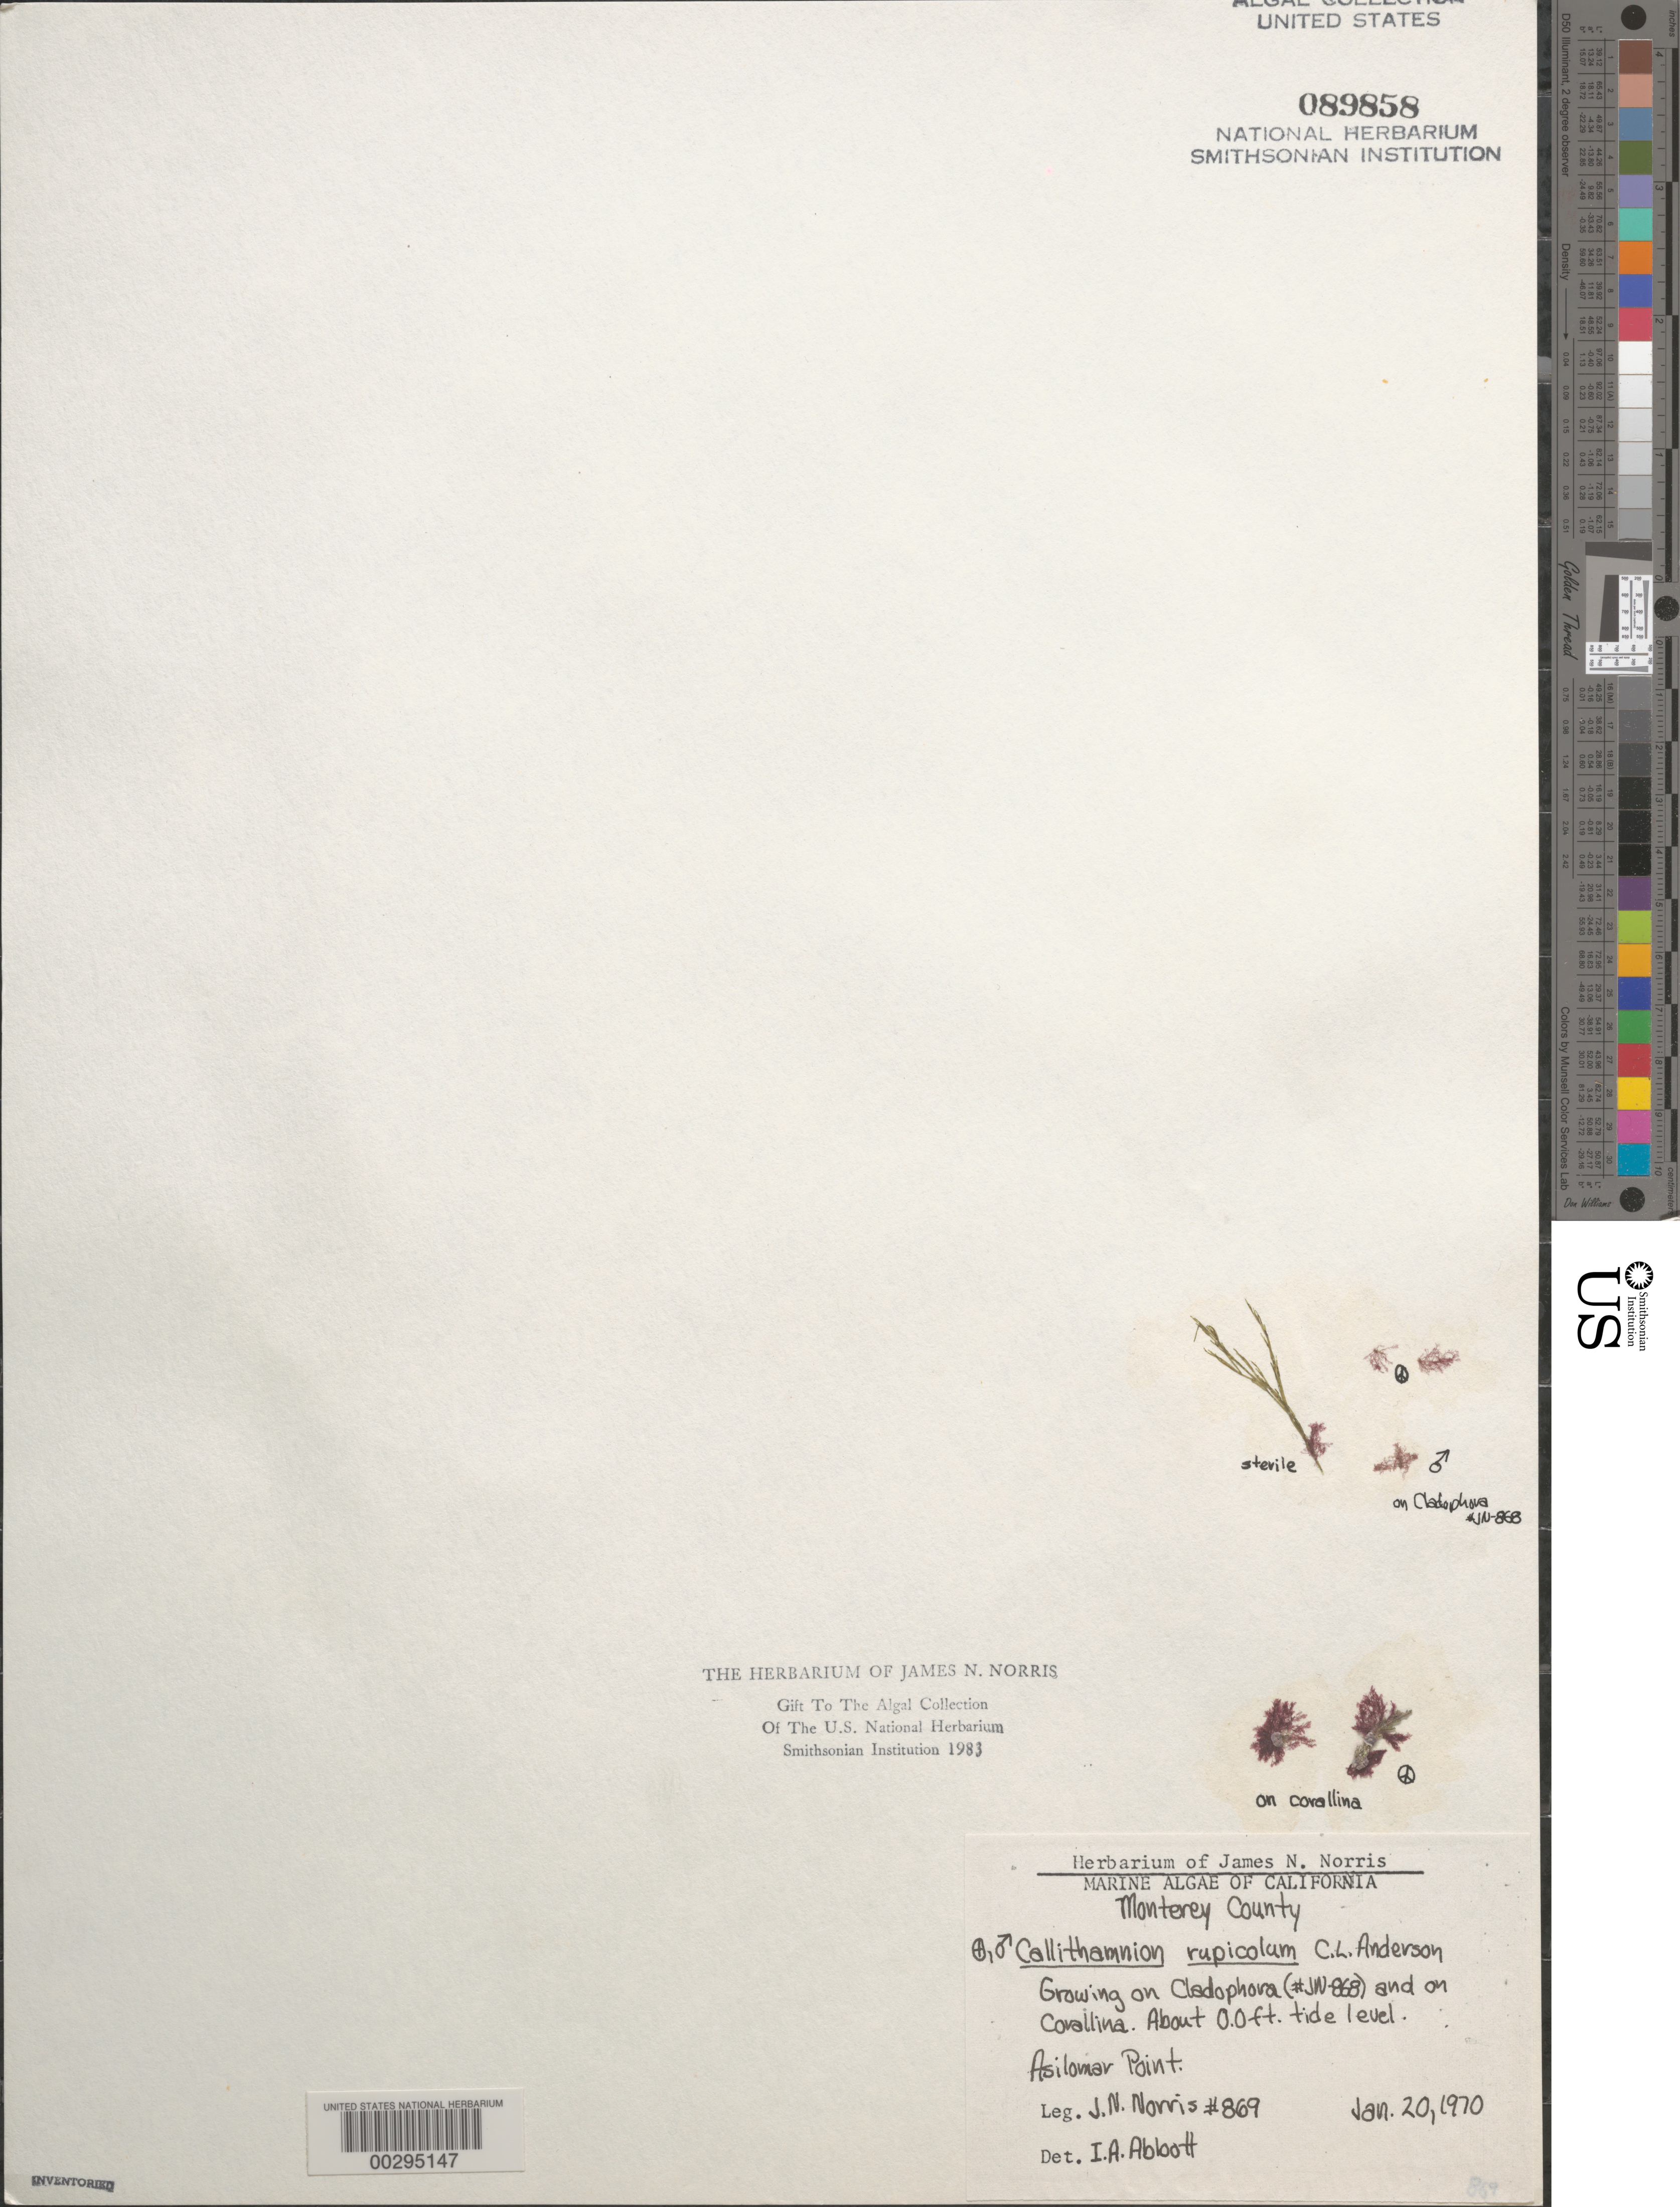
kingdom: Plantae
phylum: Rhodophyta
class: Florideophyceae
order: Ceramiales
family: Callithamniaceae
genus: Callithamnion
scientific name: Callithamnion rupicolum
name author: (C.L. Anderson) C.L. Anderson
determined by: Abbott, Isabella A.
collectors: J. N. Norris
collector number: JN-869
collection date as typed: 20 Jan 1970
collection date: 1970-01-20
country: United States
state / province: California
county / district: Monterey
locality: Asilomar Point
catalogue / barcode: US 89858